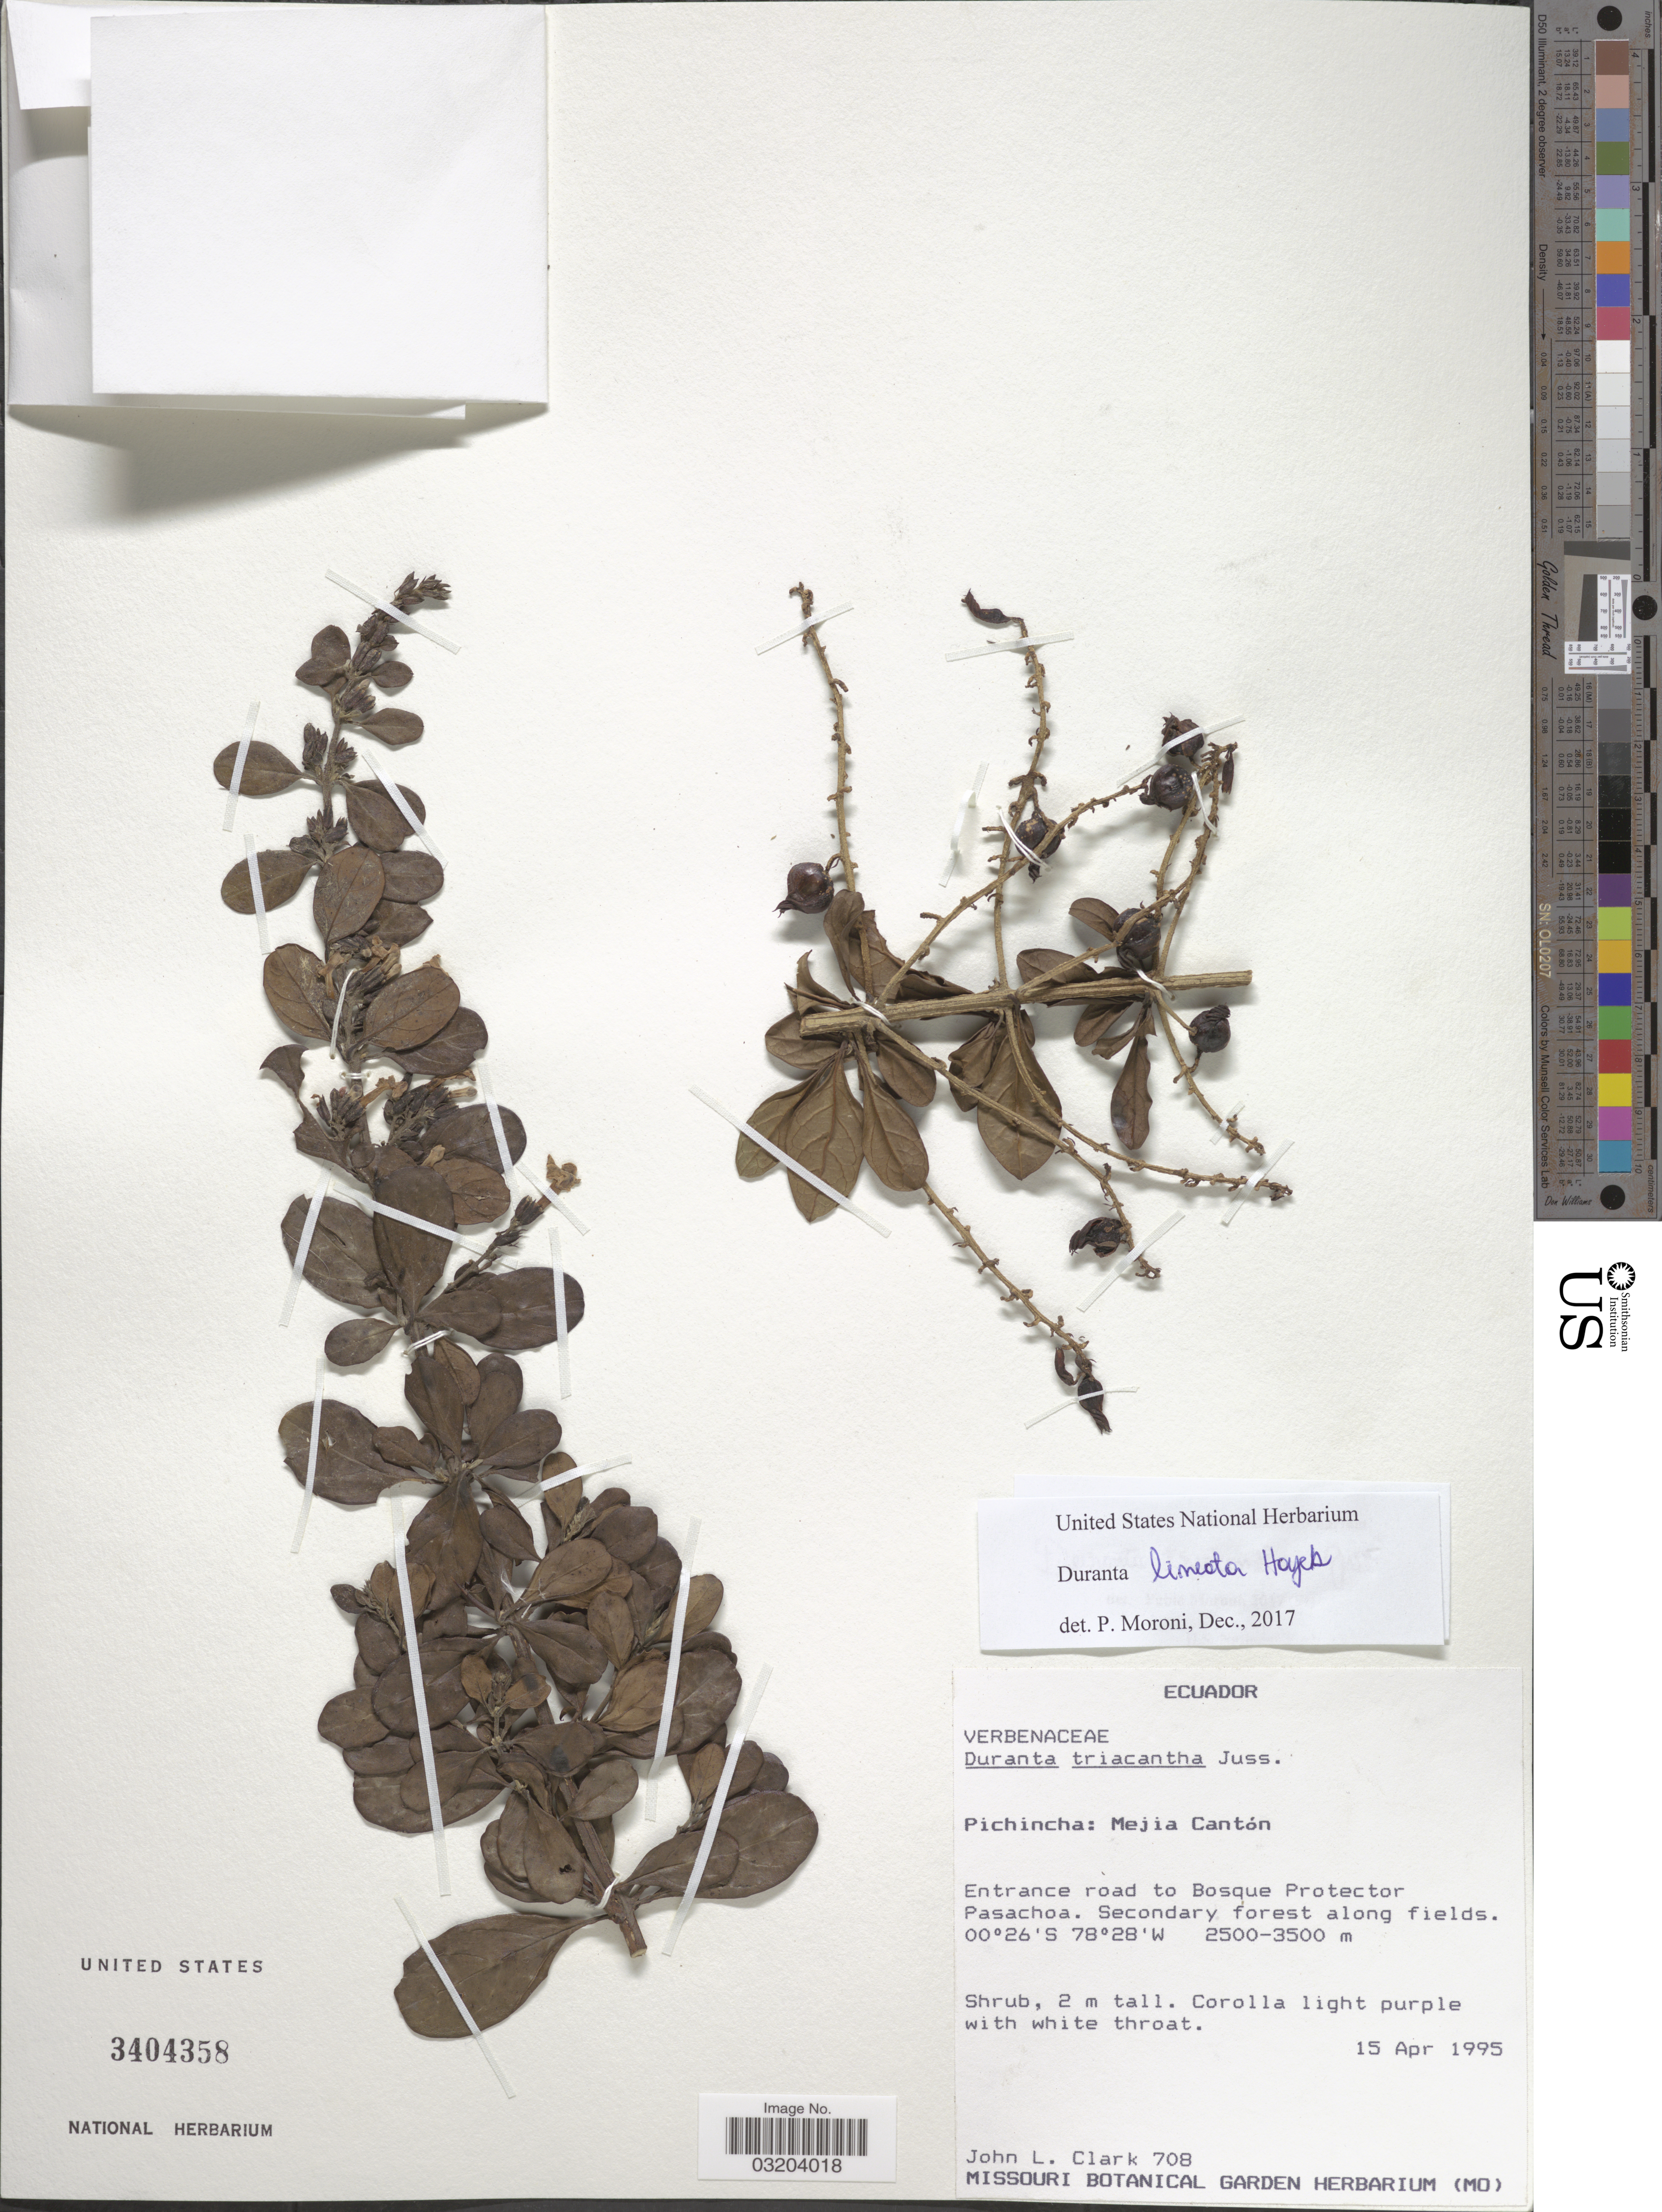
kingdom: Plantae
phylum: Tracheophyta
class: Magnoliopsida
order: Lamiales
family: Verbenaceae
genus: Duranta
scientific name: Duranta x lineata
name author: Hayek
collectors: J. L. Clark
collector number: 708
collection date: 1995-04-15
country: Ecuador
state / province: Pichincha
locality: Mejia Cantón. Entrance road to Bosque Protector Pasachoa. Secondary forest along fields.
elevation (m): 2500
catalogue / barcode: US 3404358